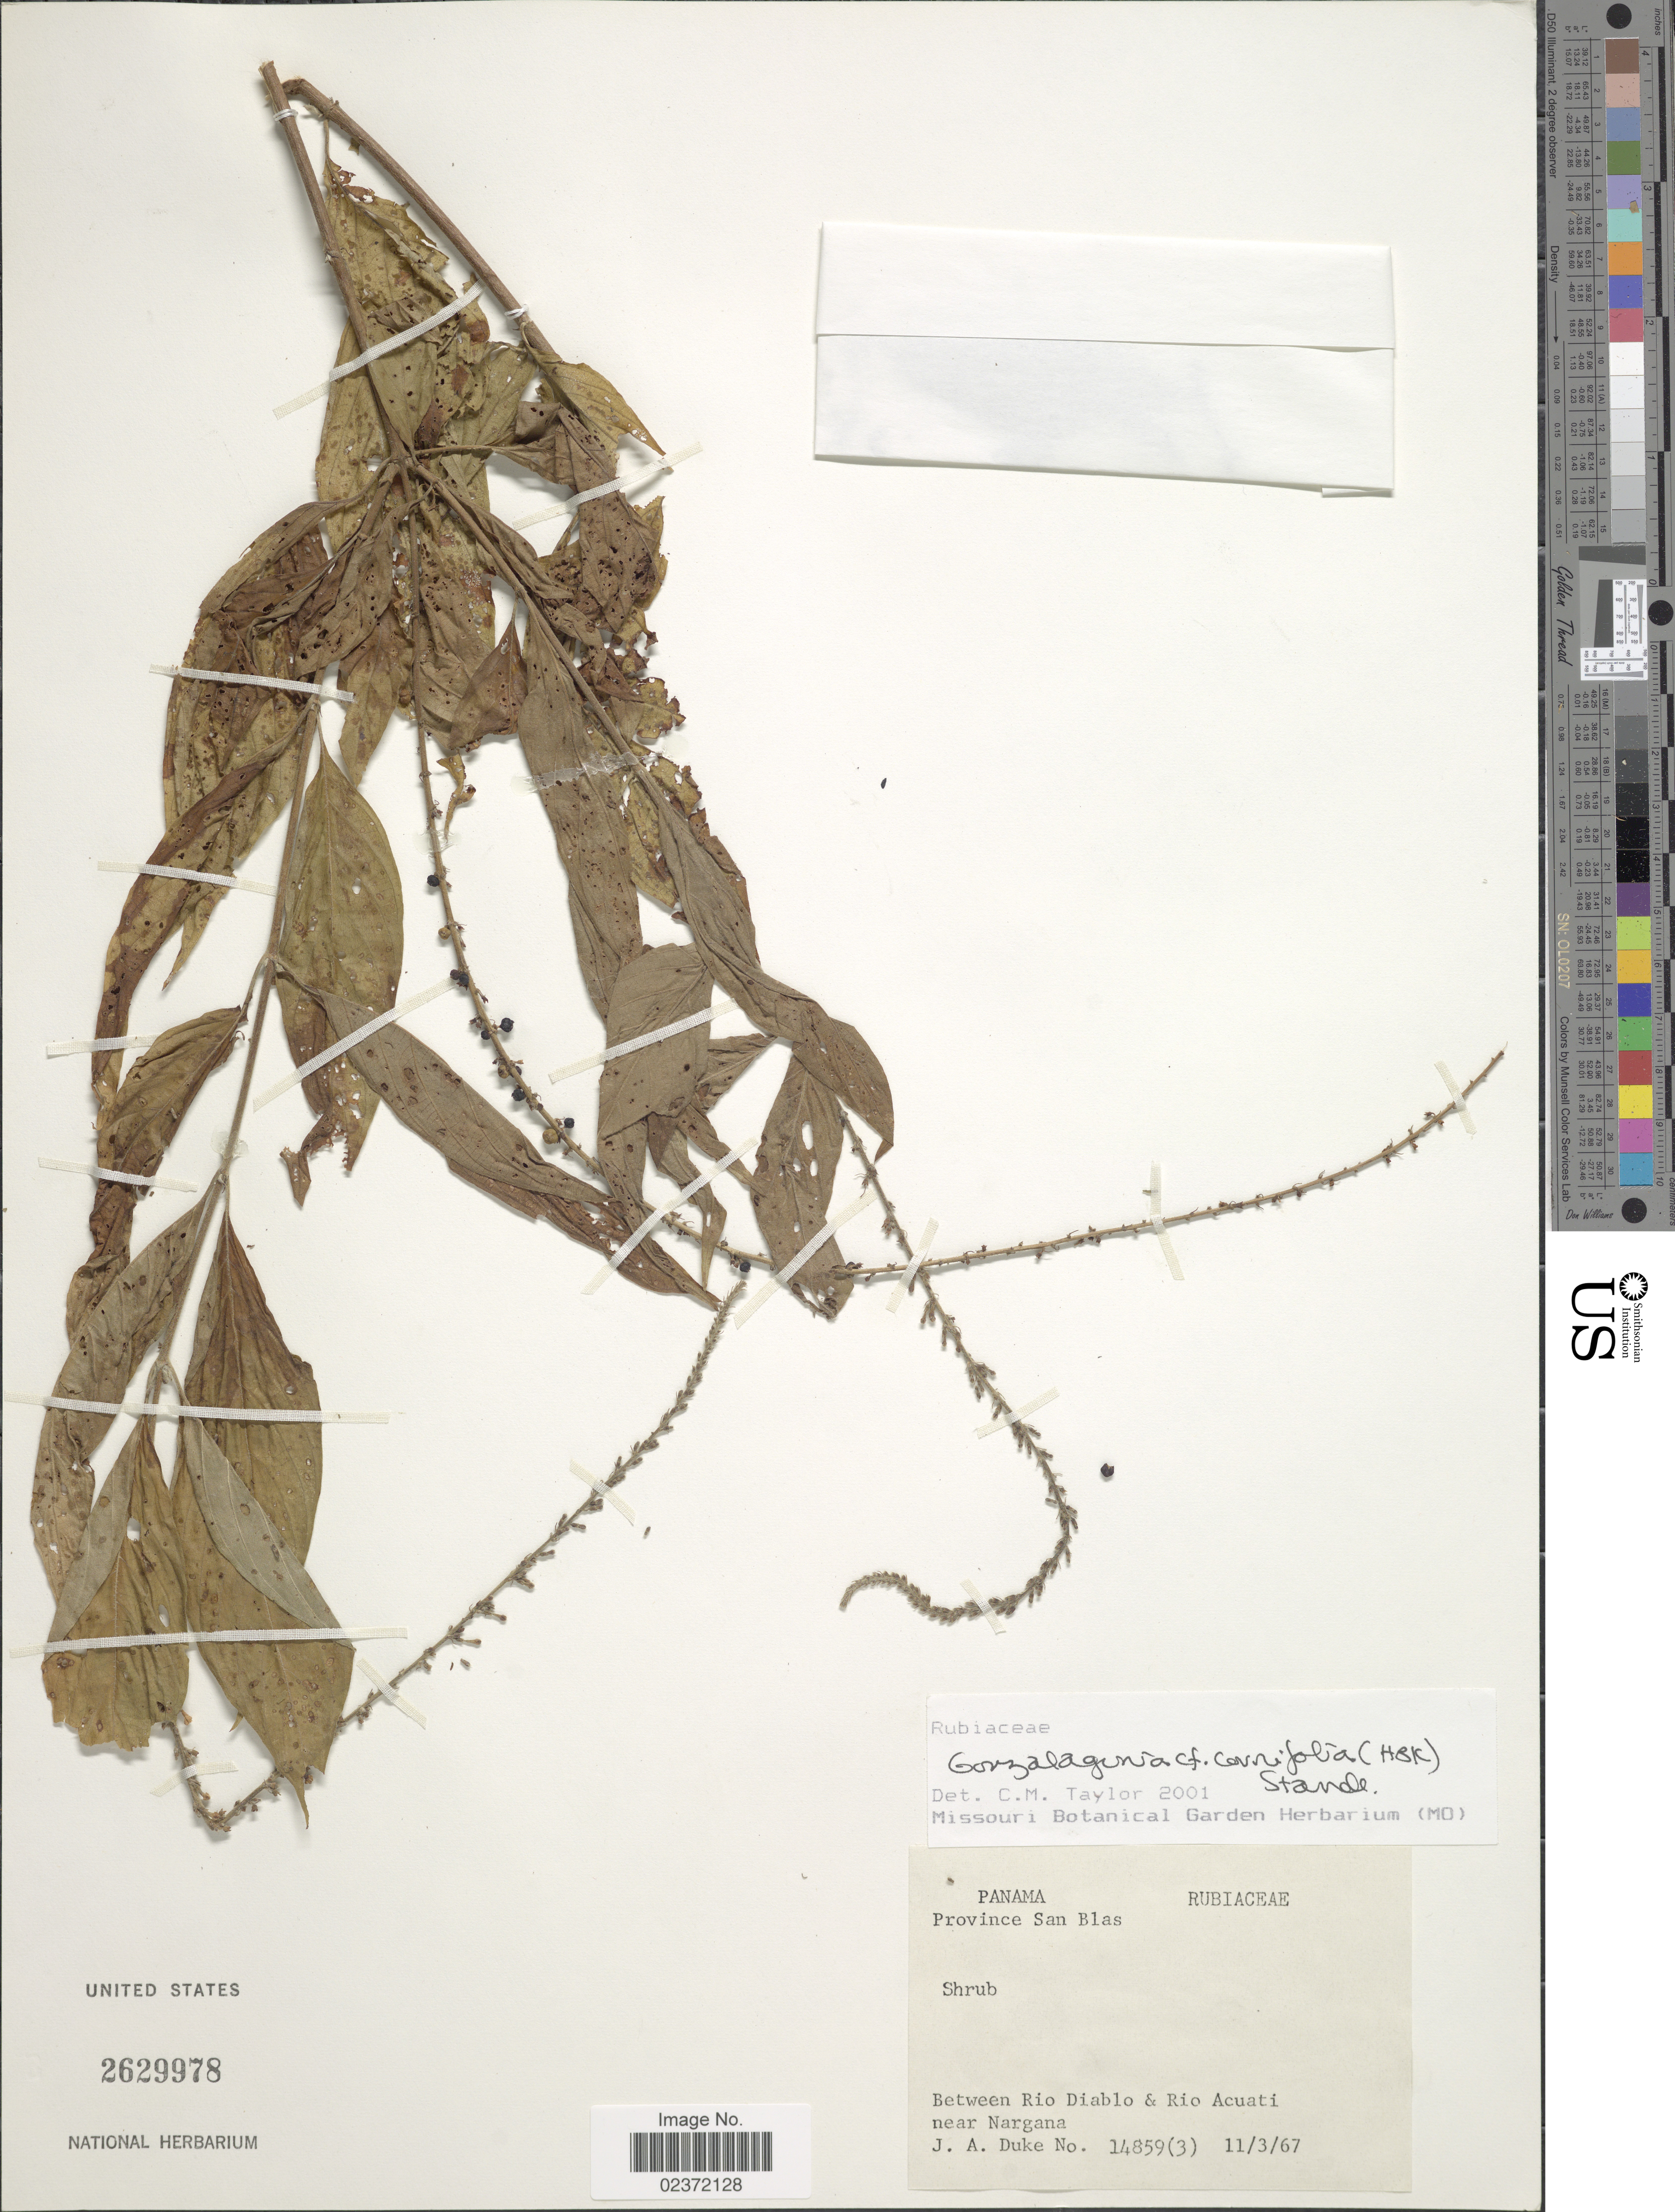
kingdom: Plantae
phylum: Tracheophyta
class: Magnoliopsida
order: Gentianales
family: Rubiaceae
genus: Gonzalagunia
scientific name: Gonzalagunia cornifolia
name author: (Kunth) Standl.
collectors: J. A. Duke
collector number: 1489(3)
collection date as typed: Transcribed d/m/y: 11/3/67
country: Panama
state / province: Kuna Yala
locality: Province San Blas, Between Rio Diablo & Rio Acuati near Nargana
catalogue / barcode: US 2629978